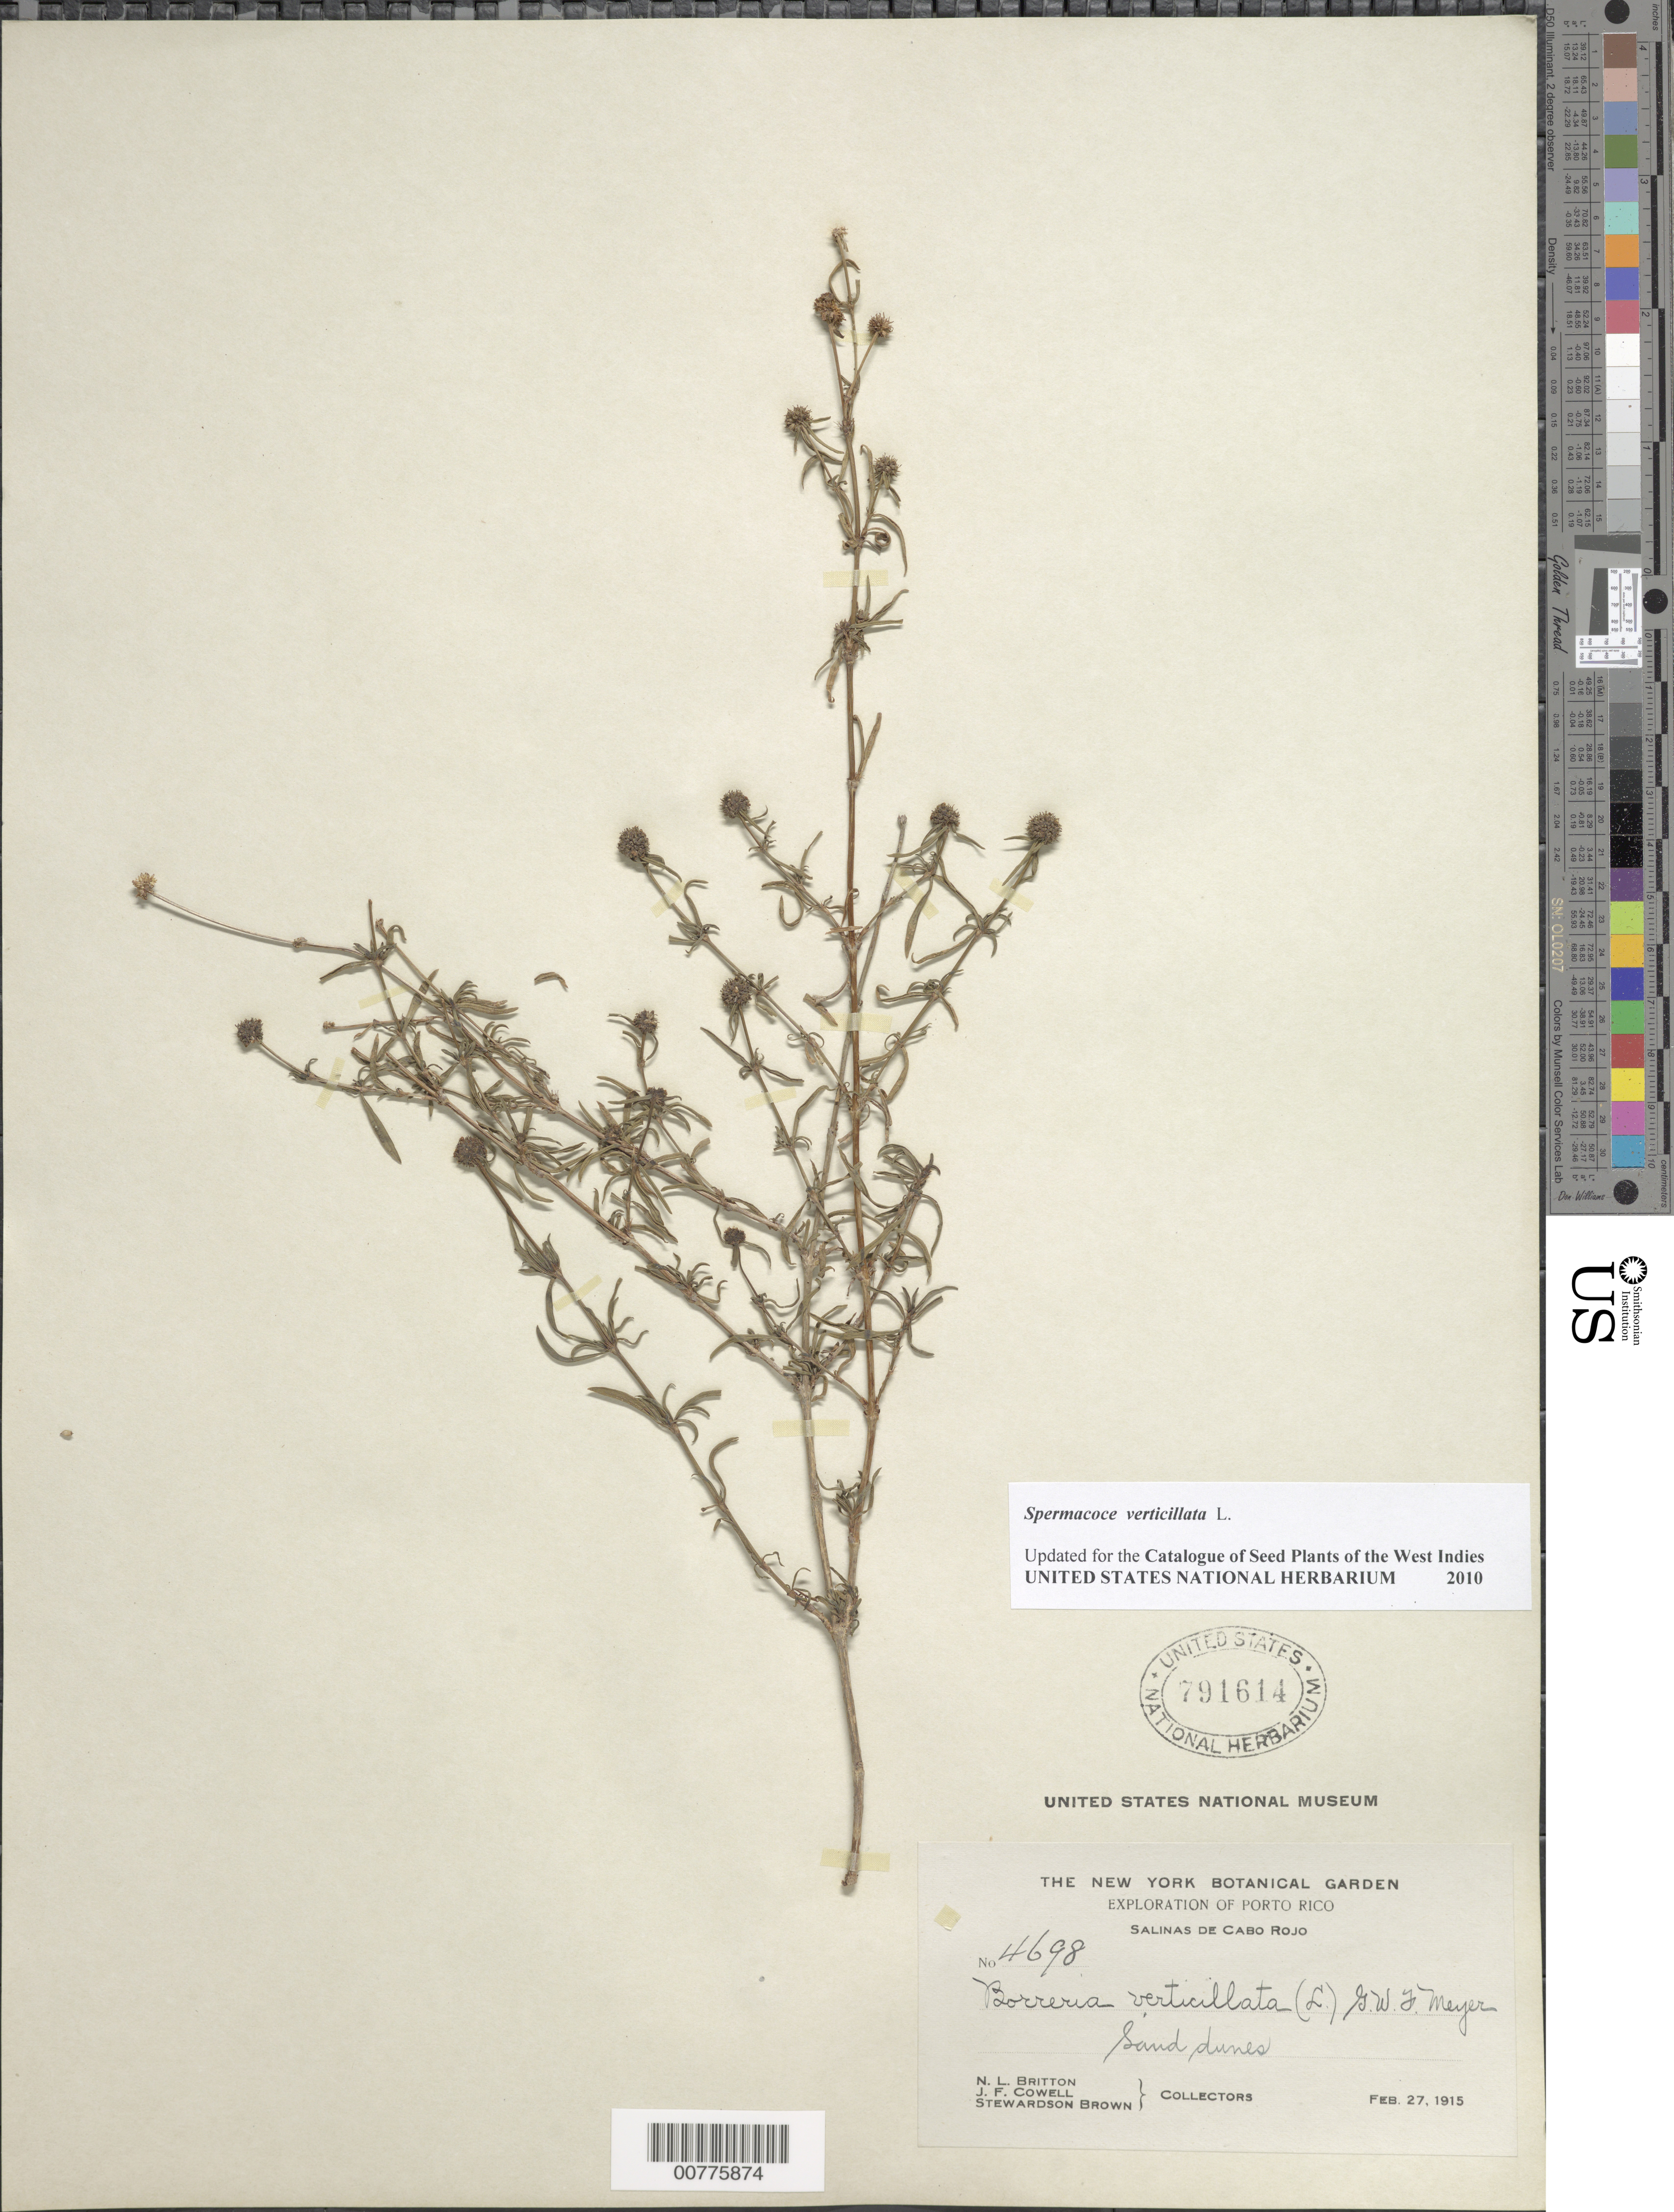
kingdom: Plantae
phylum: Tracheophyta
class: Magnoliopsida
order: Gentianales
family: Rubiaceae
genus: Spermacoce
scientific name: Spermacoce verticillata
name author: L.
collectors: N. Britton, J. F. Cowell & S. Brown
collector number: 4698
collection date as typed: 27 Feb 1915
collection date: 1915-02-27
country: Puerto Rico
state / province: Cabo Rojo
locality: Salinas de Cabo Rojo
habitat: Sand dunes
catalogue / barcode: US 791614